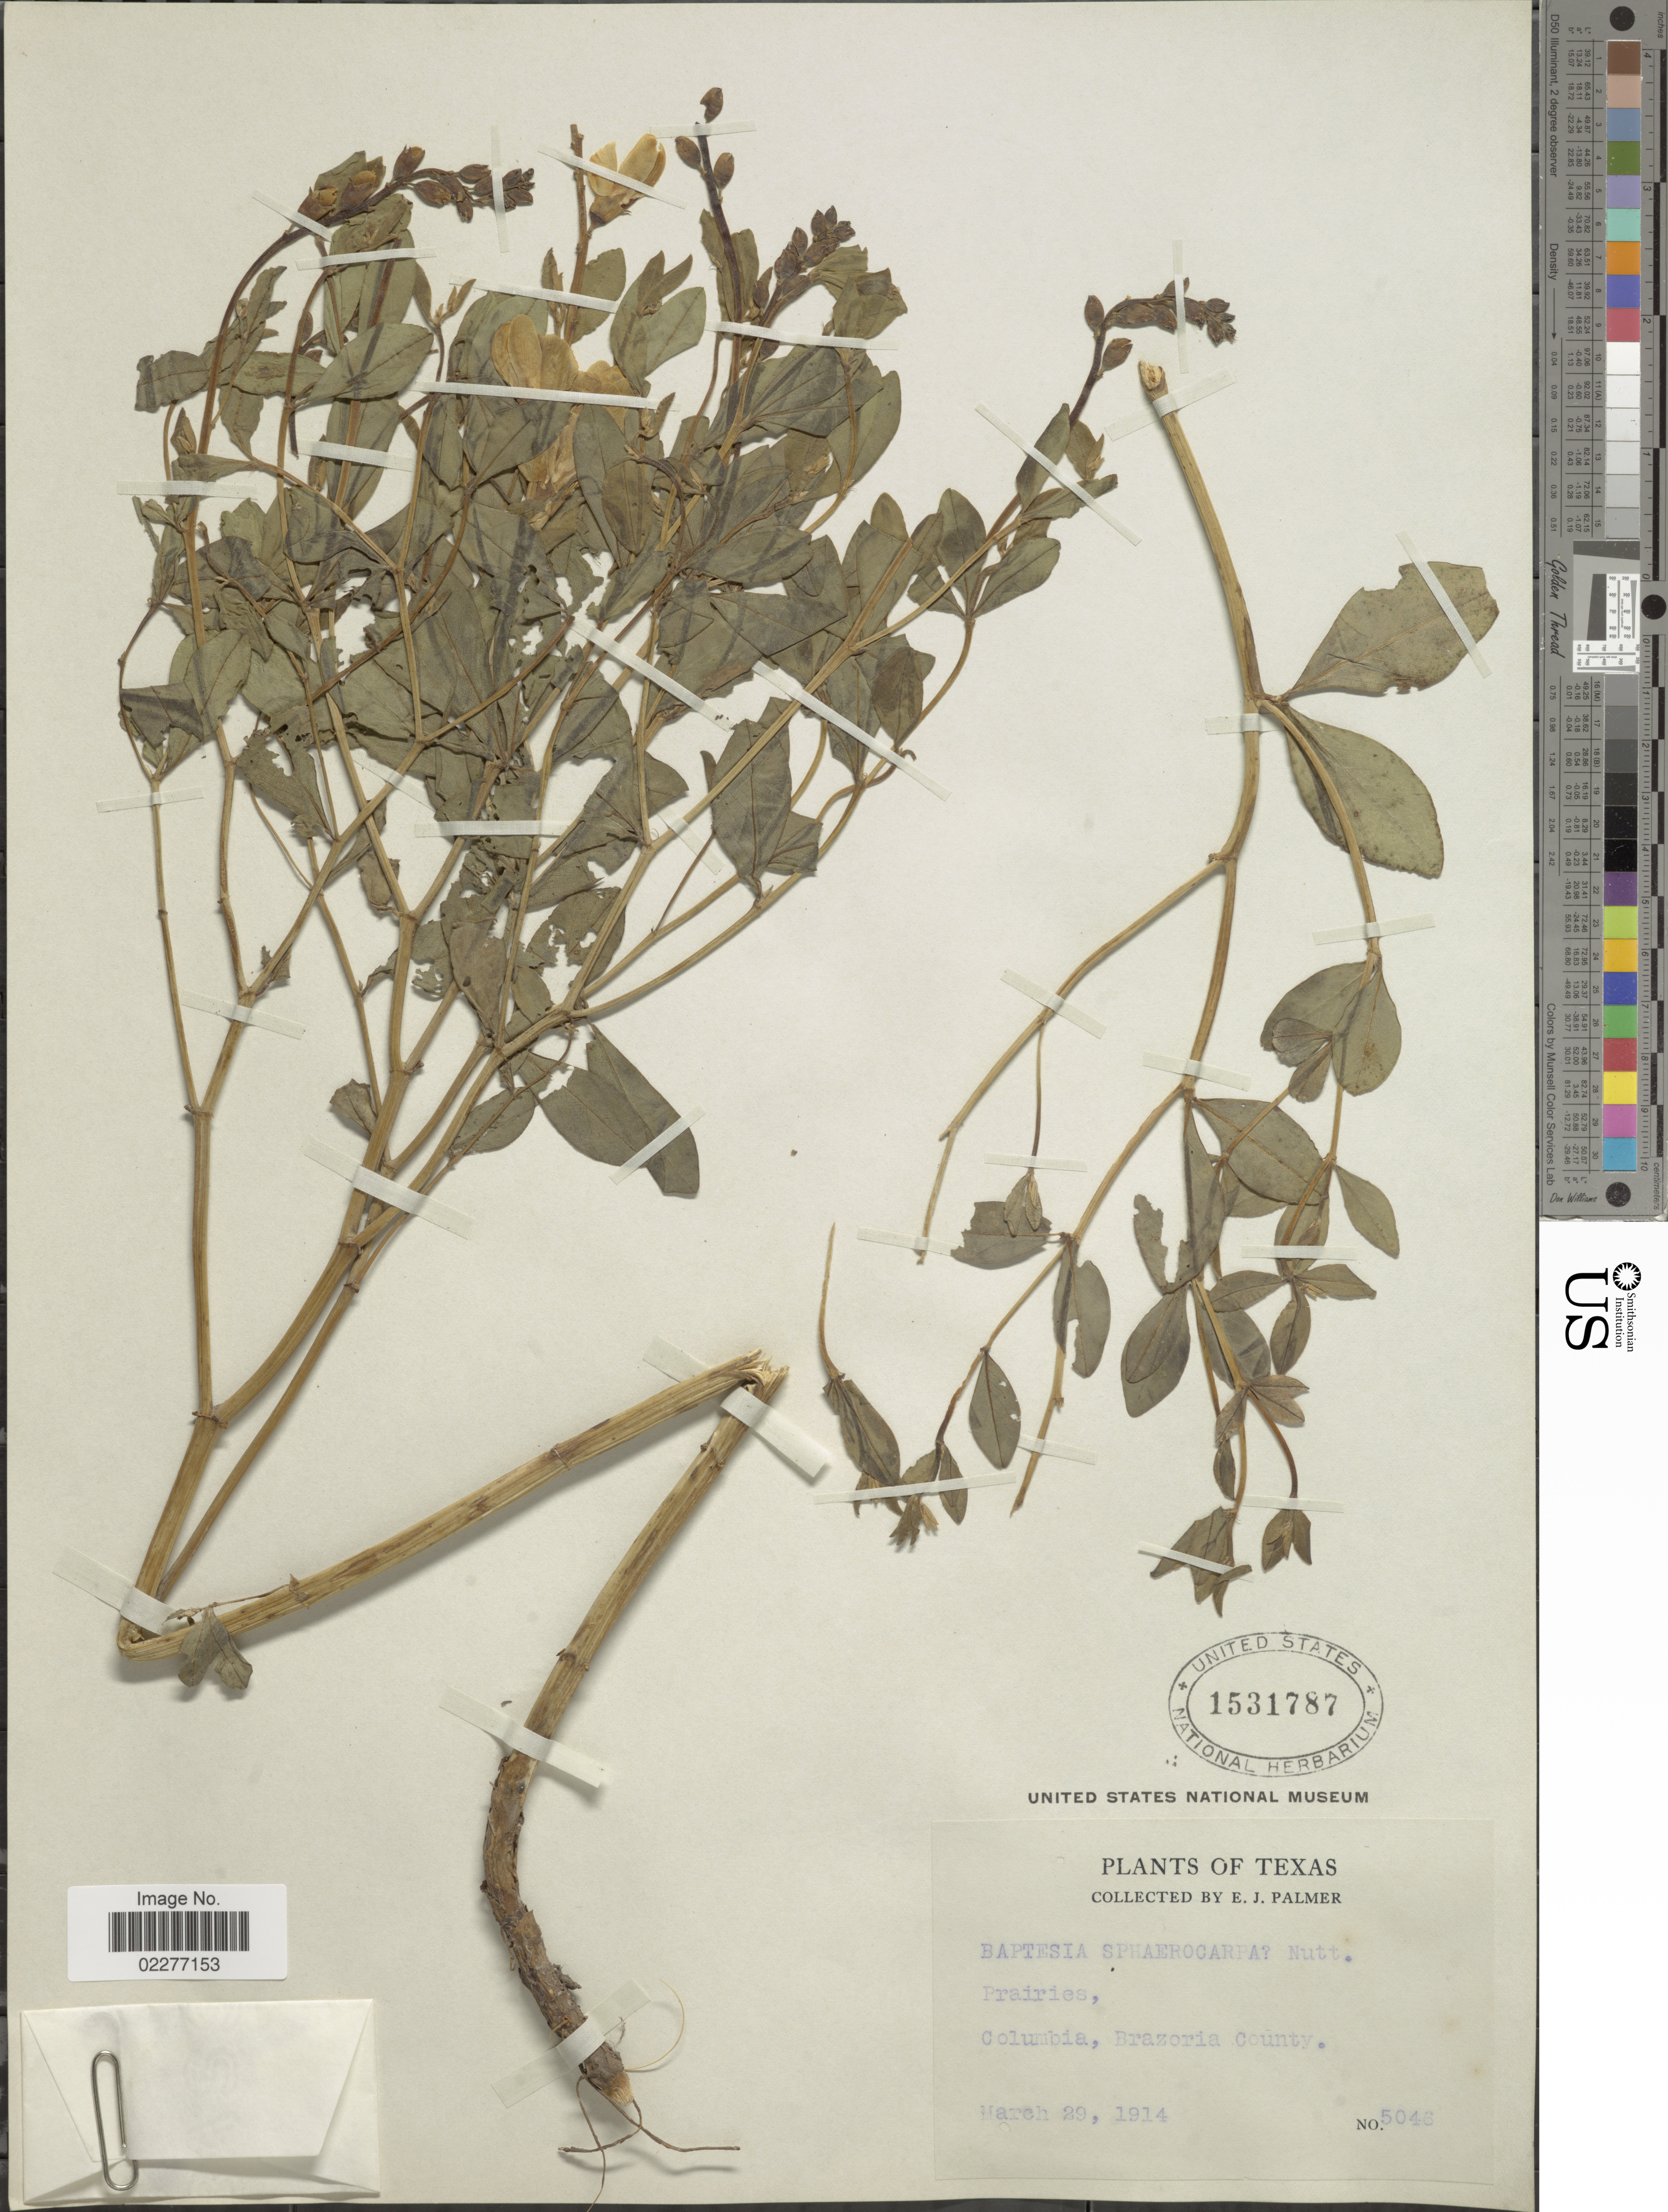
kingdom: Plantae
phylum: Tracheophyta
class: Magnoliopsida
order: Fabales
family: Fabaceae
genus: Baptisia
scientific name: Baptisia viridis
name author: Larisey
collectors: E. J. Palmer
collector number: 5046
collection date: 1914-03-29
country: United States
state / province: Texas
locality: Prairies, Columbia, Brazoria County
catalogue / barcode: US 1531787